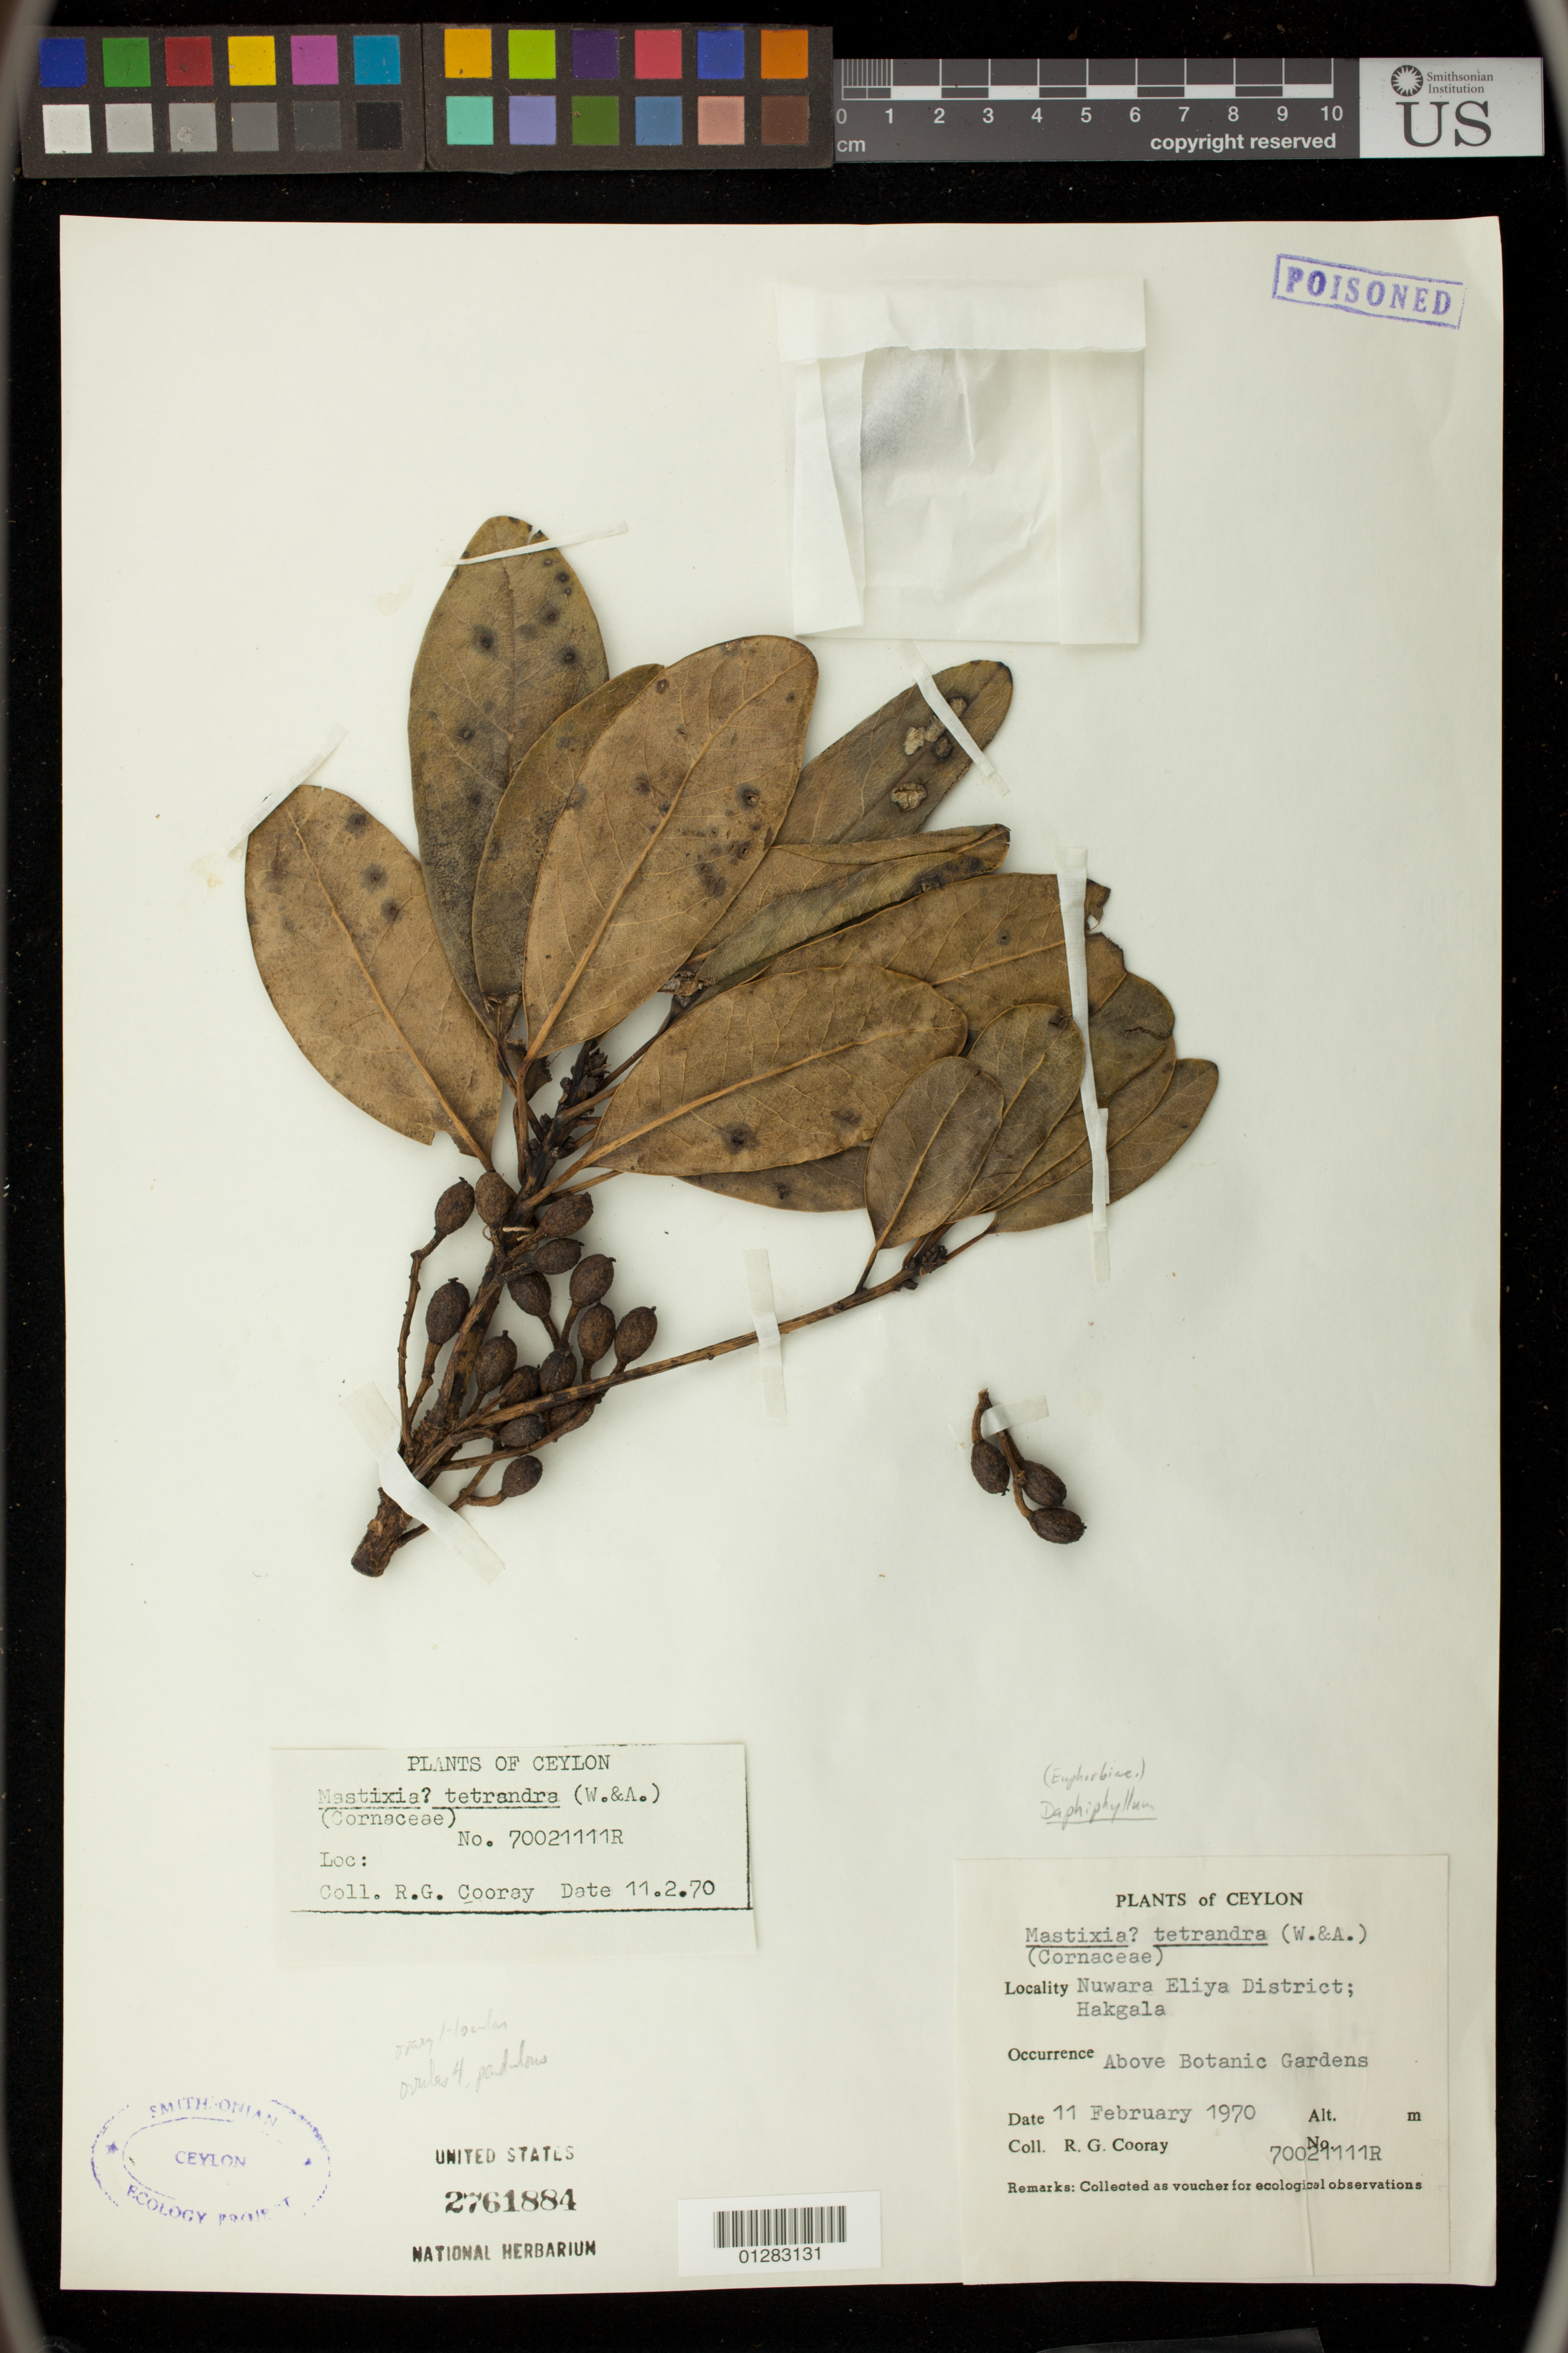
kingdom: Plantae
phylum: Tracheophyta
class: Magnoliopsida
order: Saxifragales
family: Daphniphyllaceae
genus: Daphniphyllum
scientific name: Daphniphyllum sp.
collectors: R. Cooray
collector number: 70021111R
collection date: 1970-02-11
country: Sri Lanka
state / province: Central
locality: Nuwara Eliya District; Hakgala. Above botanic gardens.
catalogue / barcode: US 2761884